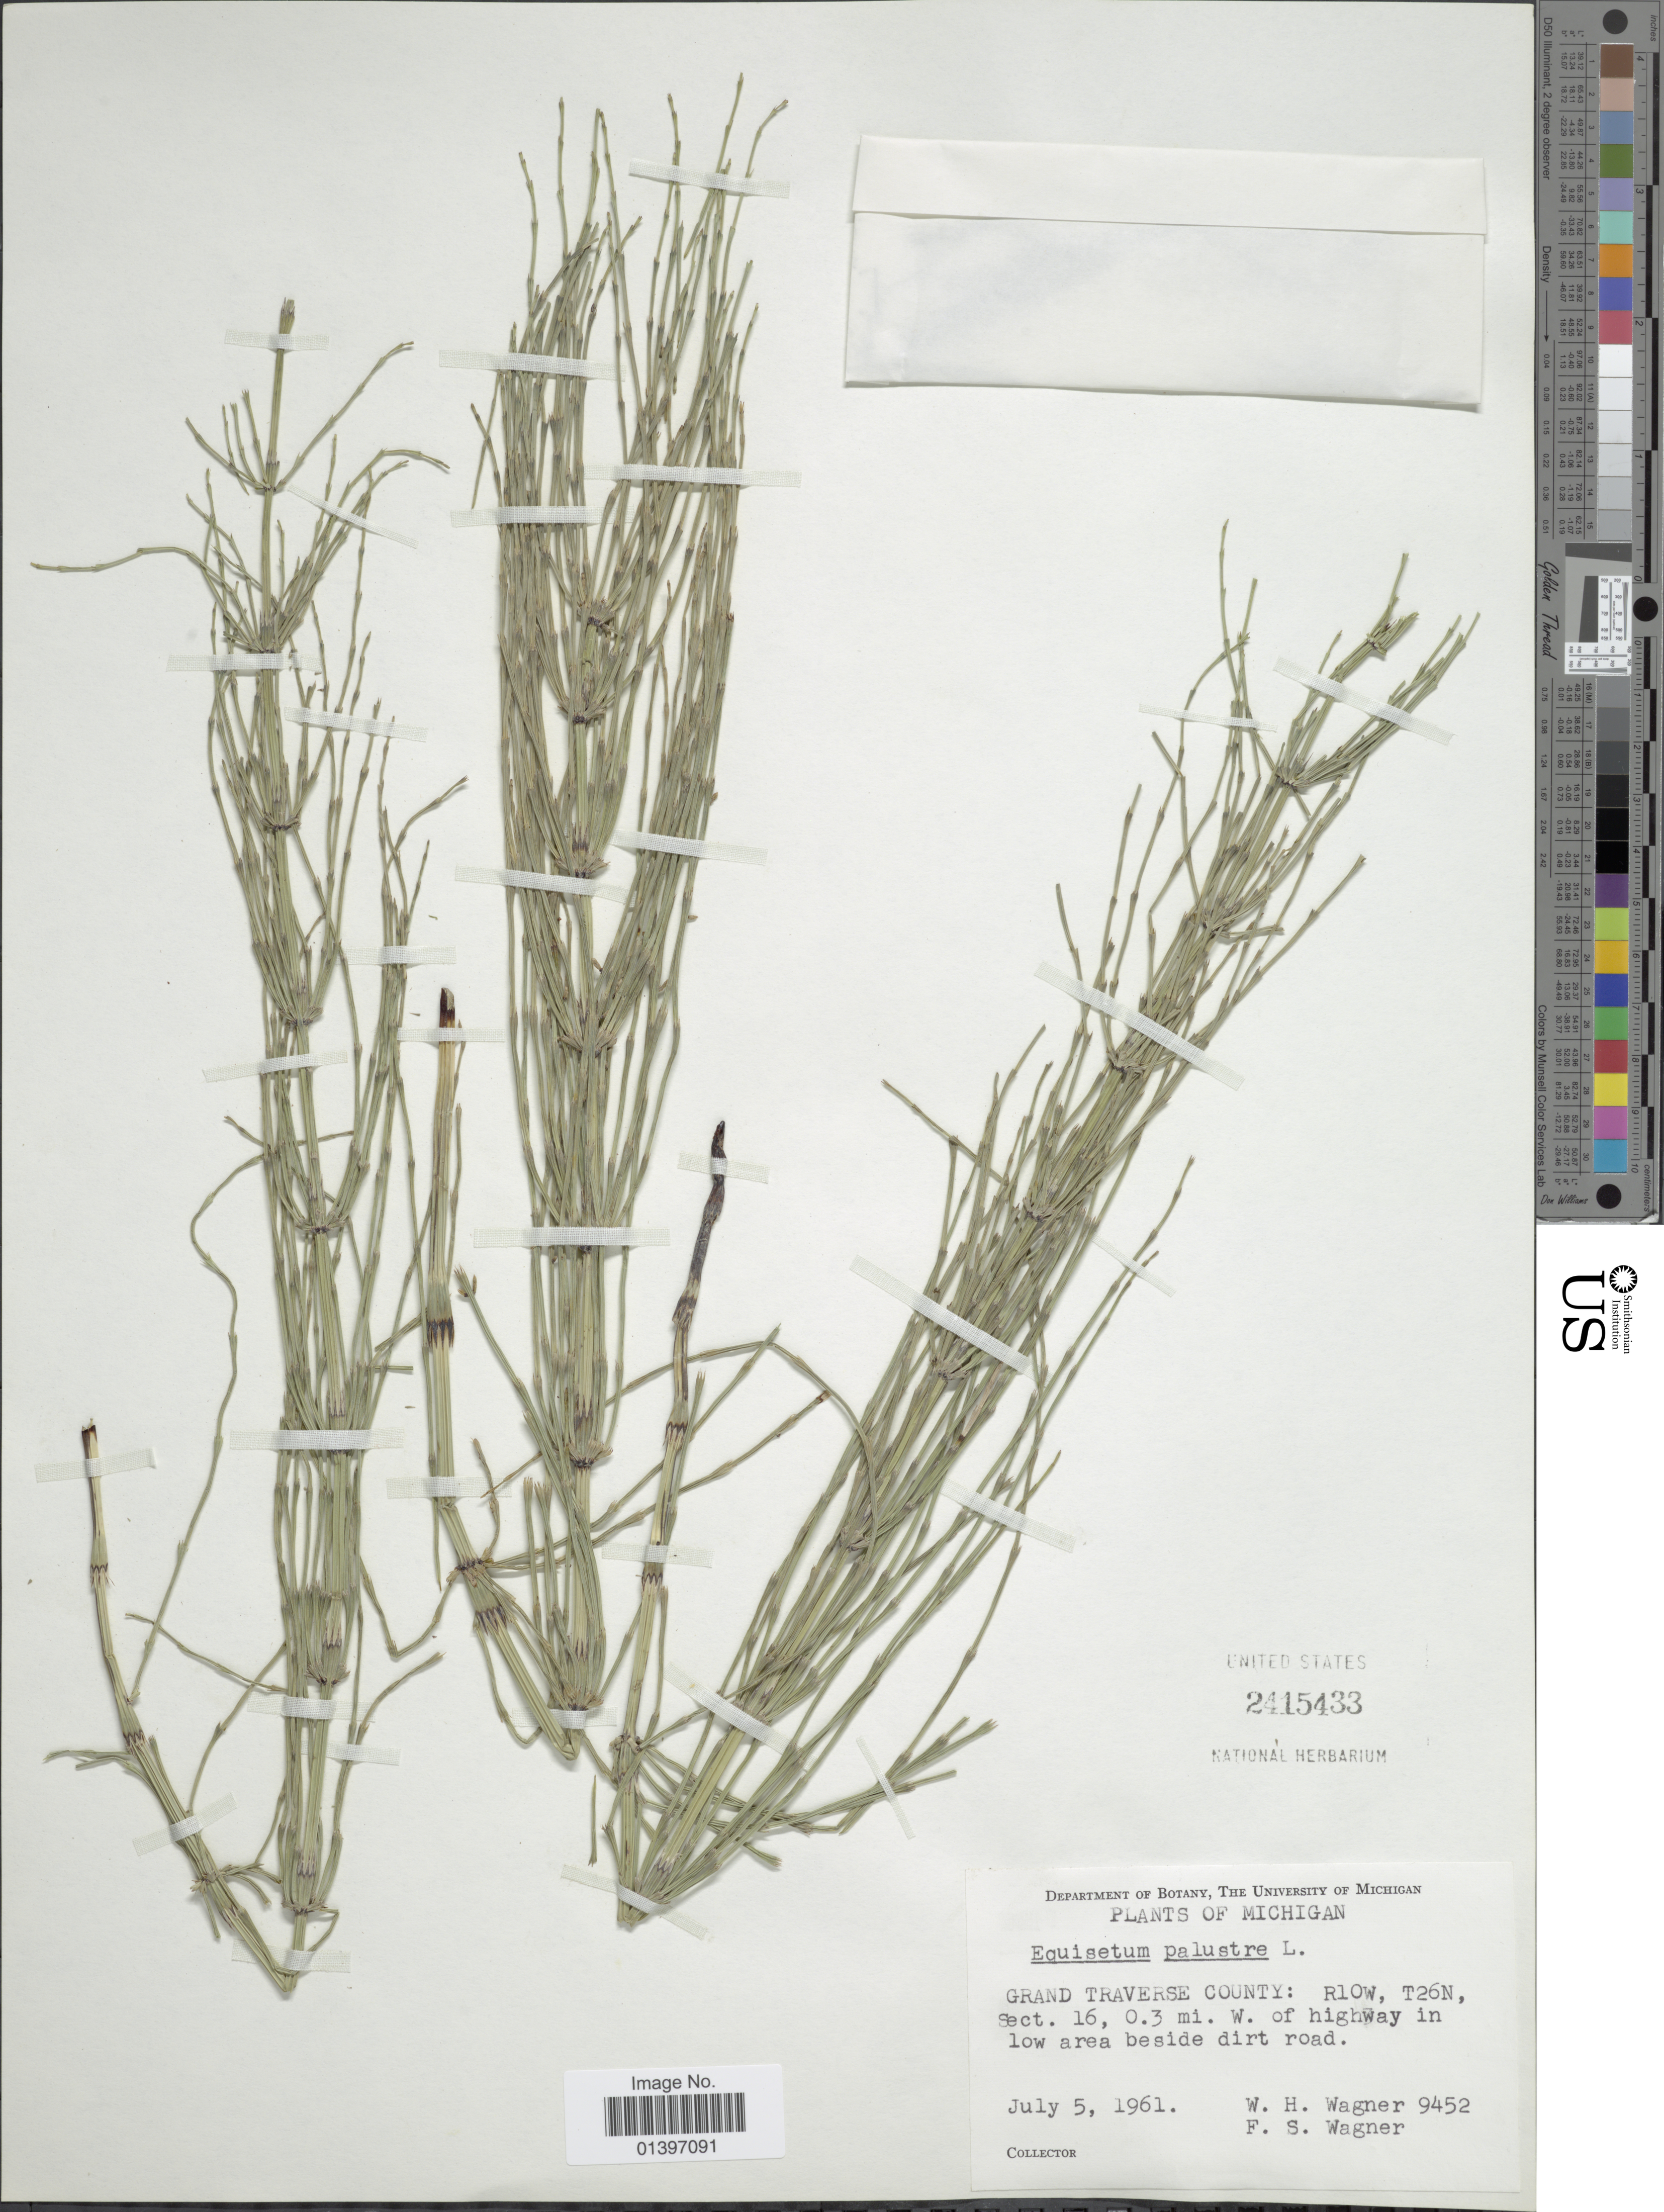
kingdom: Plantae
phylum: Tracheophyta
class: Polypodiopsida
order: Equisetales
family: Equisetaceae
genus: Equisetum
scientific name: Equisetum palustre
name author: L.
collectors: W. H. Wagner & F. S. Wagner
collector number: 9452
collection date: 1961-07-05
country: United States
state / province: Michigan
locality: Grand Traverse County: R10W,T26N, Sect.16, 0.3 mi. W of highway in low area beside dirt road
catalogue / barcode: US 2415433